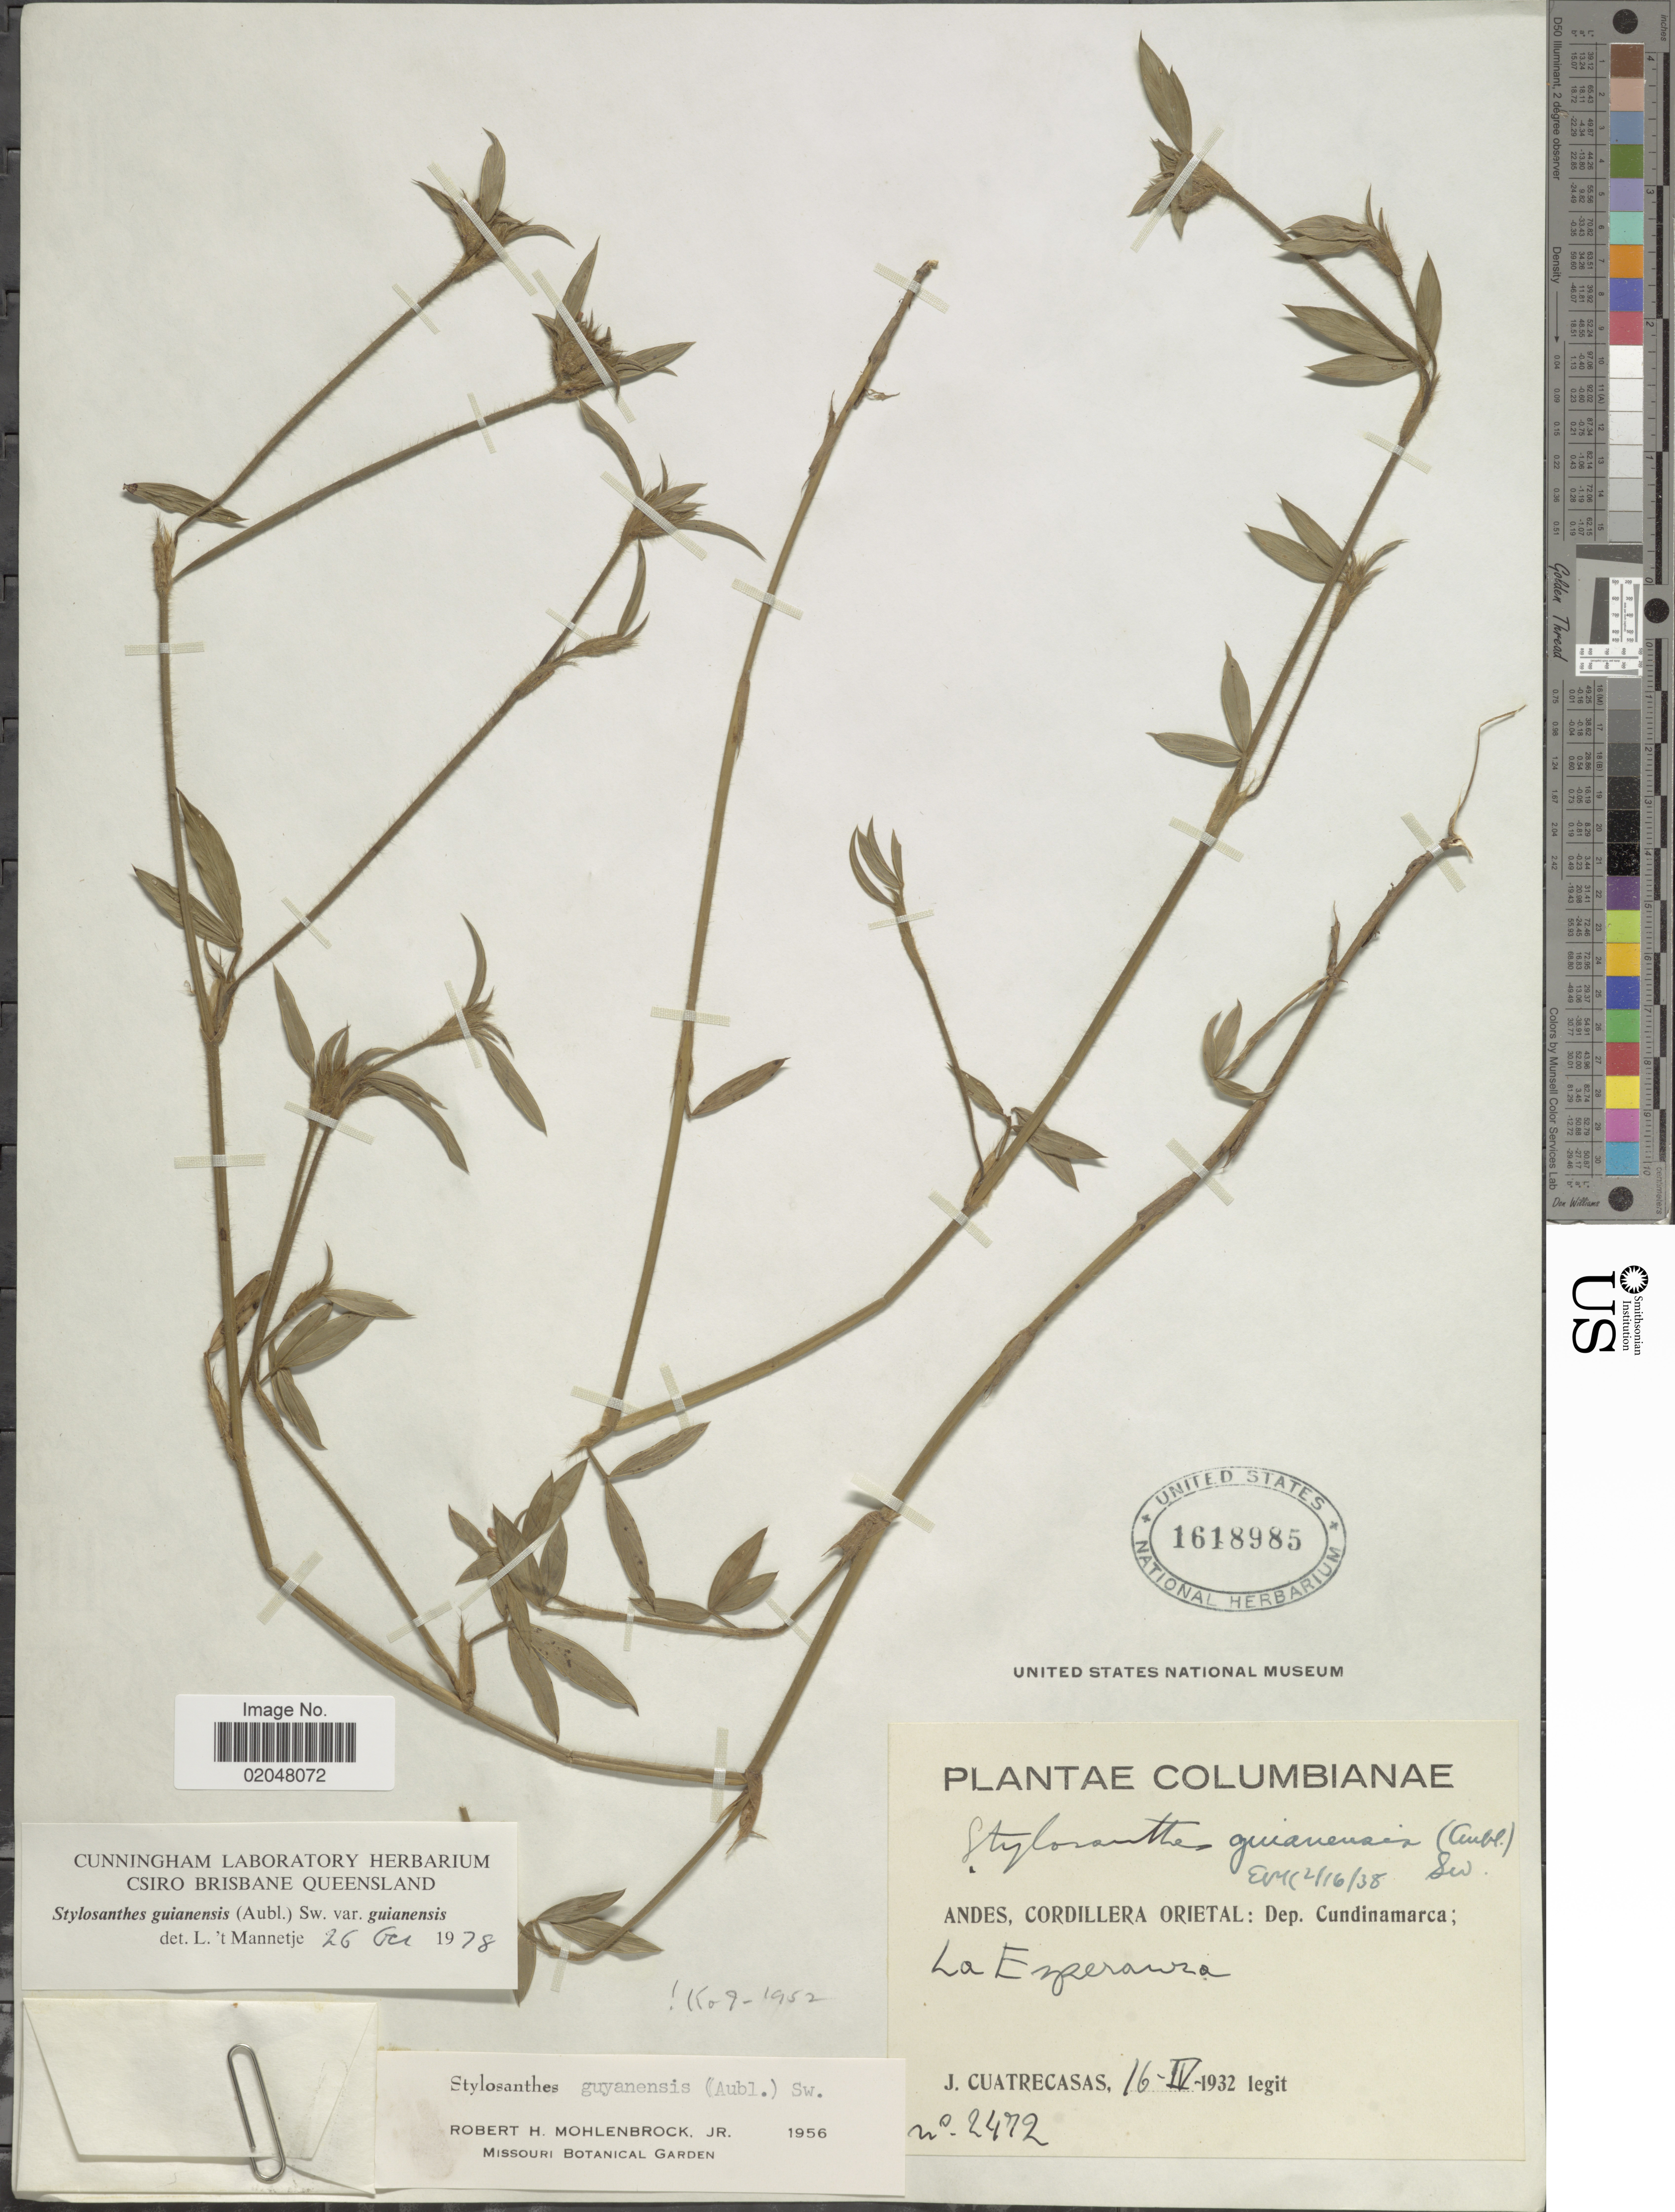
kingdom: Plantae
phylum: Tracheophyta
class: Magnoliopsida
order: Fabales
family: Fabaceae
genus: Stylosanthes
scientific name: Stylosanthes guianensis var. guianensis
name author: (Aubl.) Sw.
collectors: J. Cuatrecasas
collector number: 2472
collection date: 1932-04-16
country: Colombia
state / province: Cundinamarca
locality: Andes, Cordillera Orietal, La Esperanza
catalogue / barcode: US 1618985